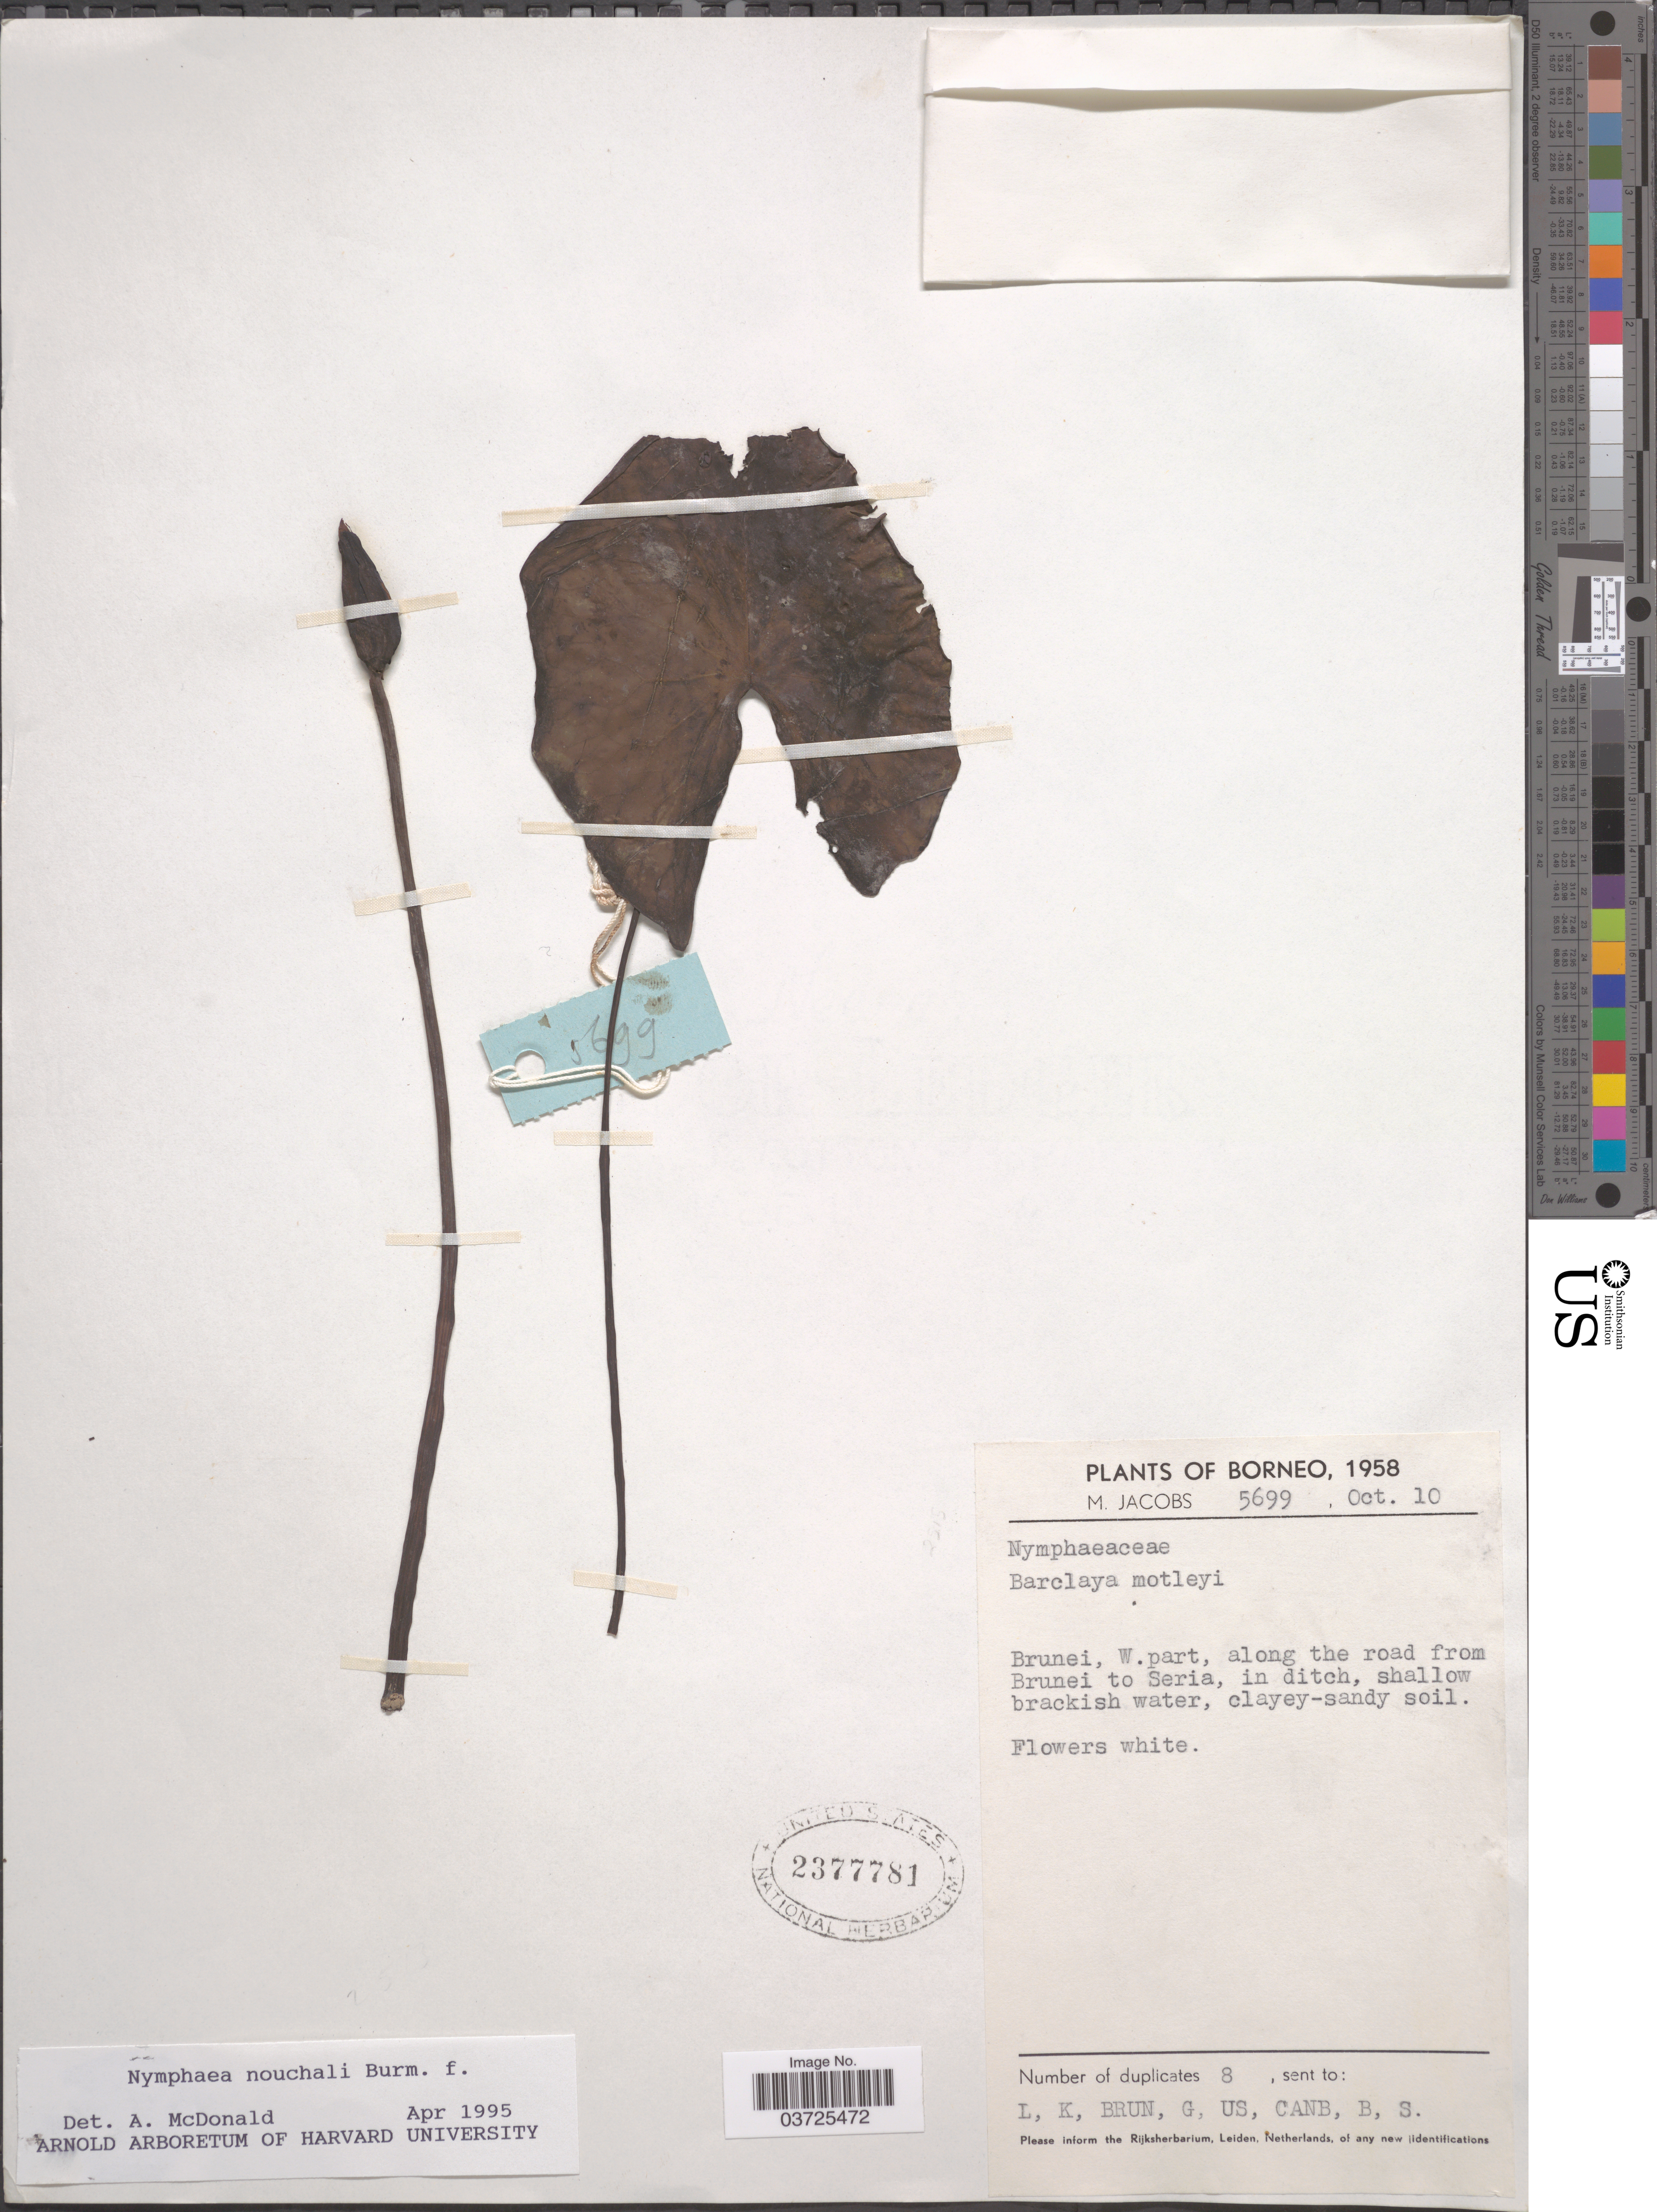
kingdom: Plantae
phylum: Tracheophyta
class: Magnoliopsida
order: Nymphaeales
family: Nymphaeaceae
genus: Nymphaea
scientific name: Nymphaea nouchali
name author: Burm. f.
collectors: M. Jacobs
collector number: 5699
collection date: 1958-10-10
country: Brunei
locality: Borneo. Brunei, W. part, along the road from Brunei to Seria.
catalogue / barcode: US 2377781